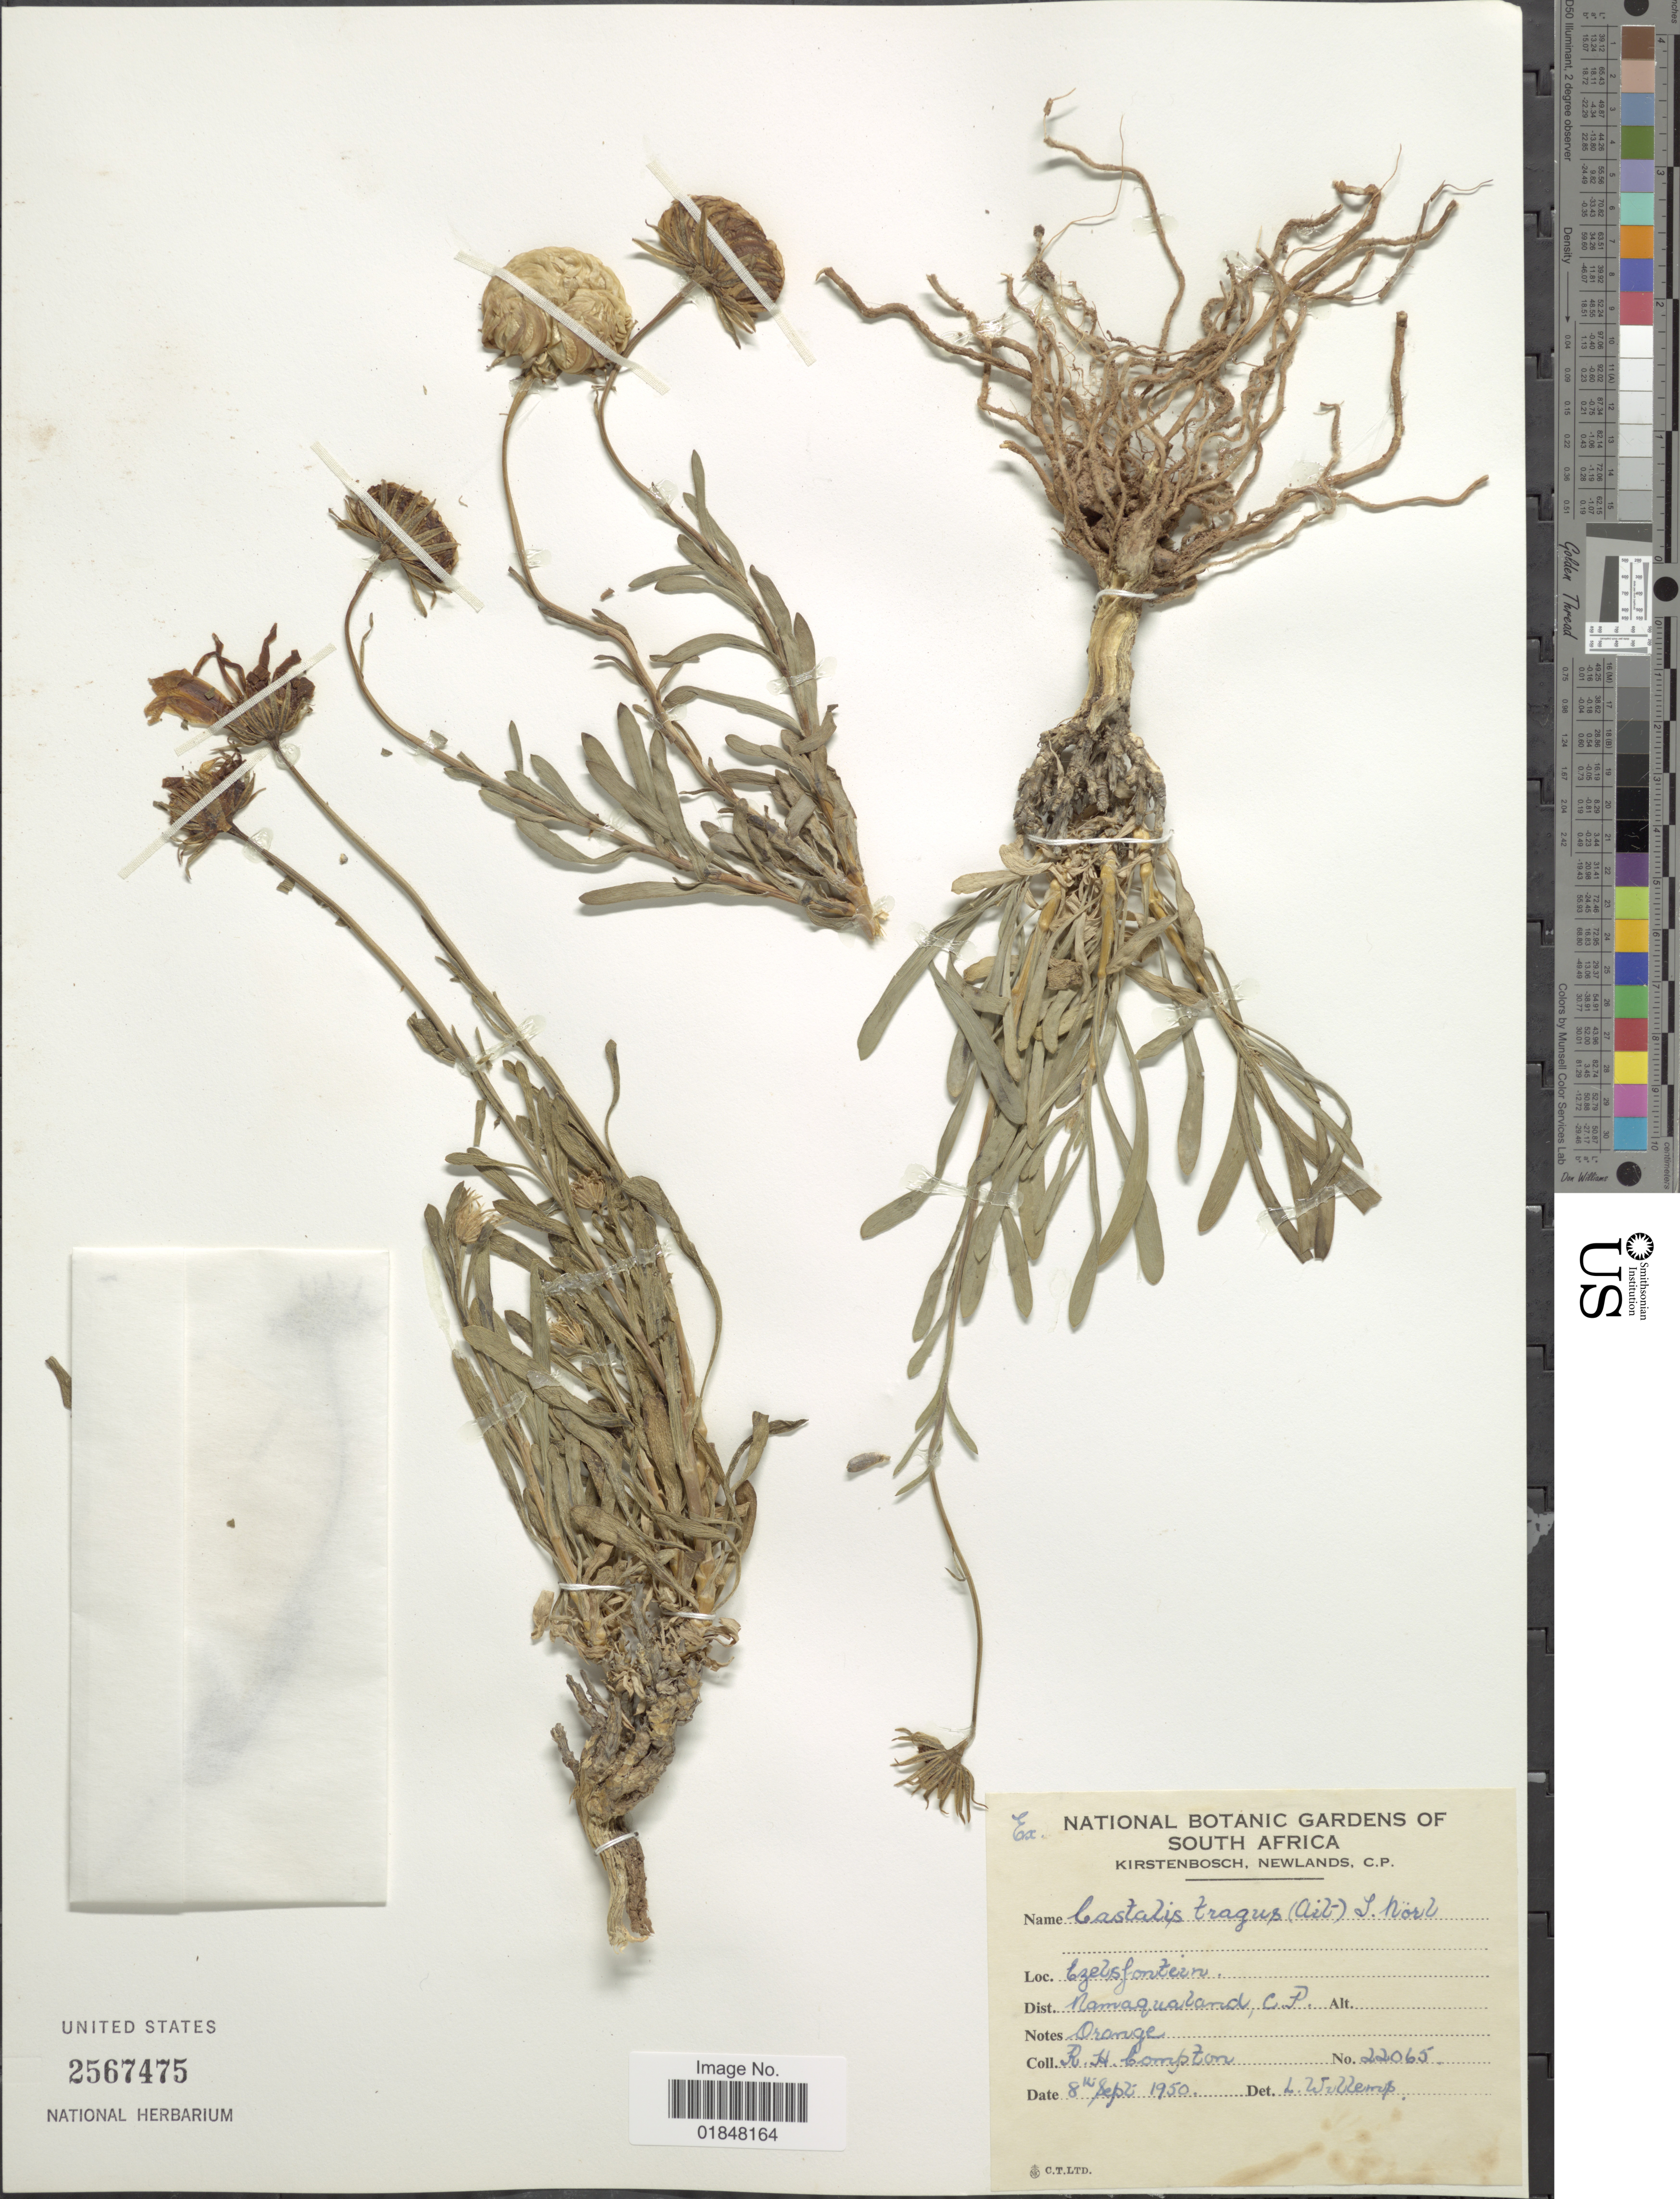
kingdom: Plantae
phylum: Tracheophyta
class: Magnoliopsida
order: Asterales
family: Asteraceae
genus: Dimorphotheca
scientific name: Dimorphotheca tragus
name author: (Aiton) B. Nord.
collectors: R. H. Compton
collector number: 22065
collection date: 1950-09-08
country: South Africa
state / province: Northern Cape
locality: Ezelsfontein, Dist. Namaqualand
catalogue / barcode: US 2567475